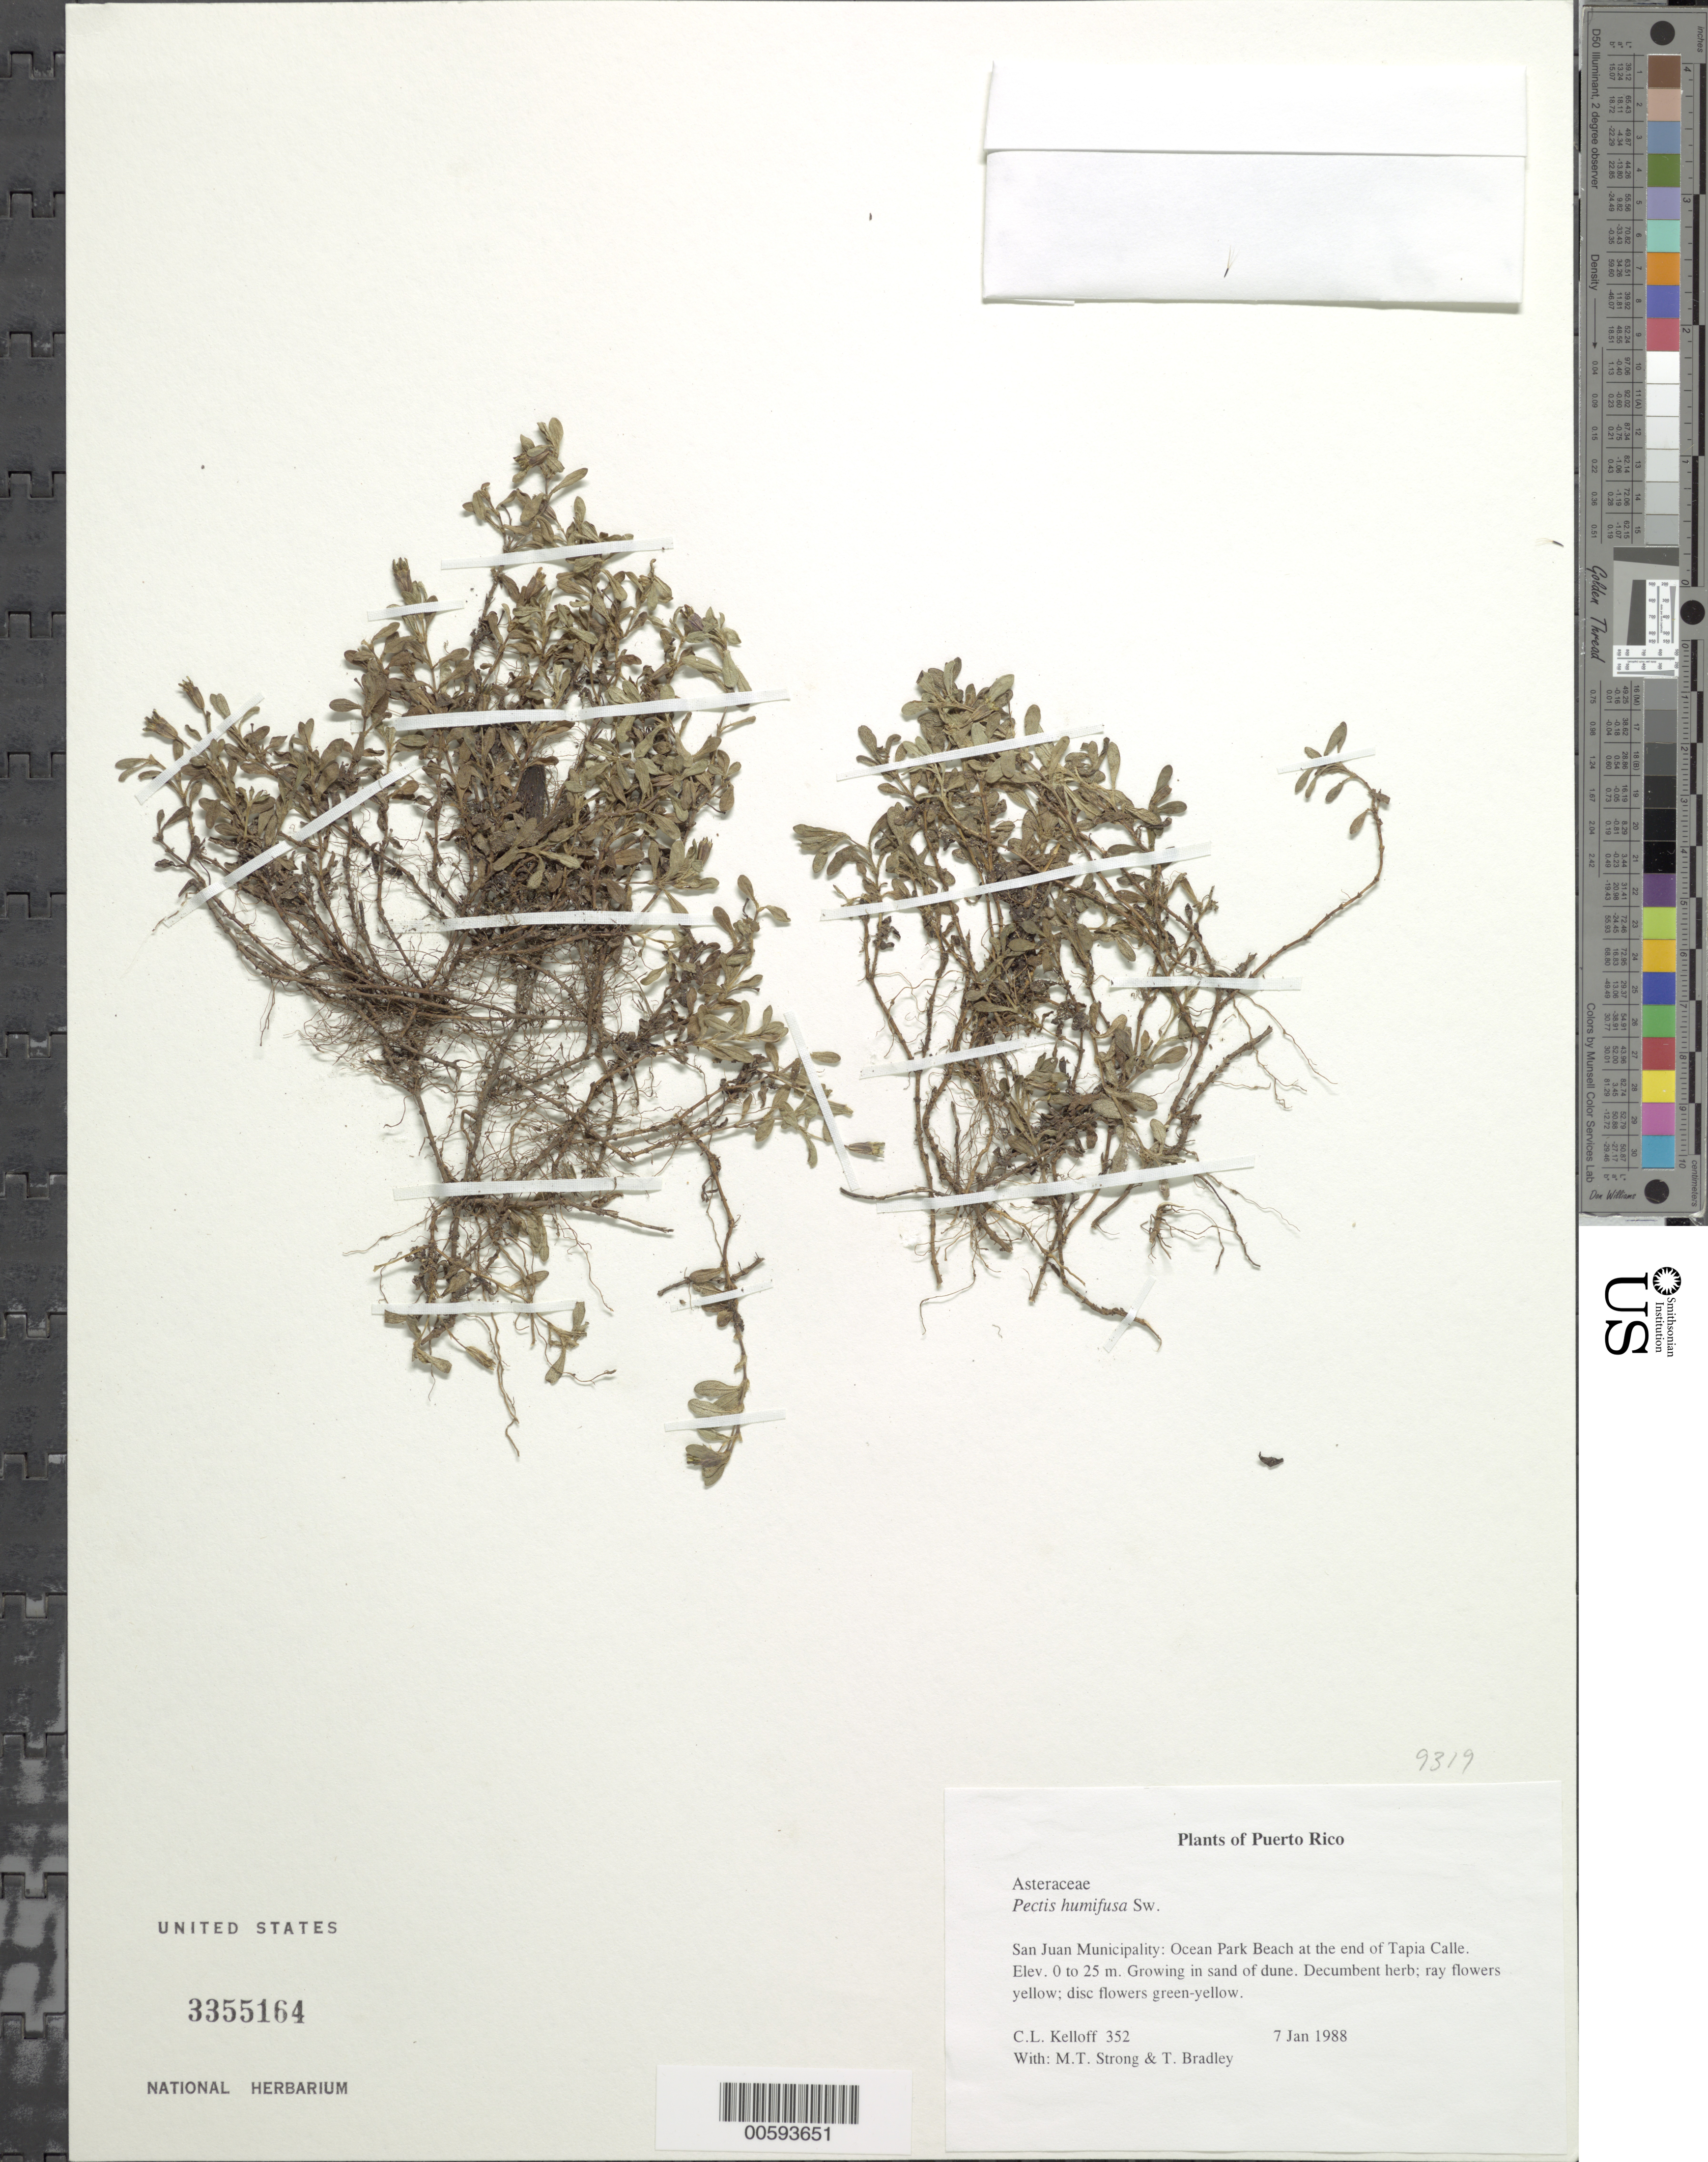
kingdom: Plantae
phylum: Tracheophyta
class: Magnoliopsida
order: Asterales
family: Asteraceae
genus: Pectis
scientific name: Pectis humifusa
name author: Sw.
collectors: C. L. Kelloff, M. T. Strong & T. Bradley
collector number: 352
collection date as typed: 07 Jan 1988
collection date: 1988-01-07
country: Puerto Rico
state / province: San Juan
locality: San Juan Municipality: Ocean Park Beach at the end of Tapia Calle.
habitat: Growing in sand of dune.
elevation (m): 0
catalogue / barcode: US 3355164